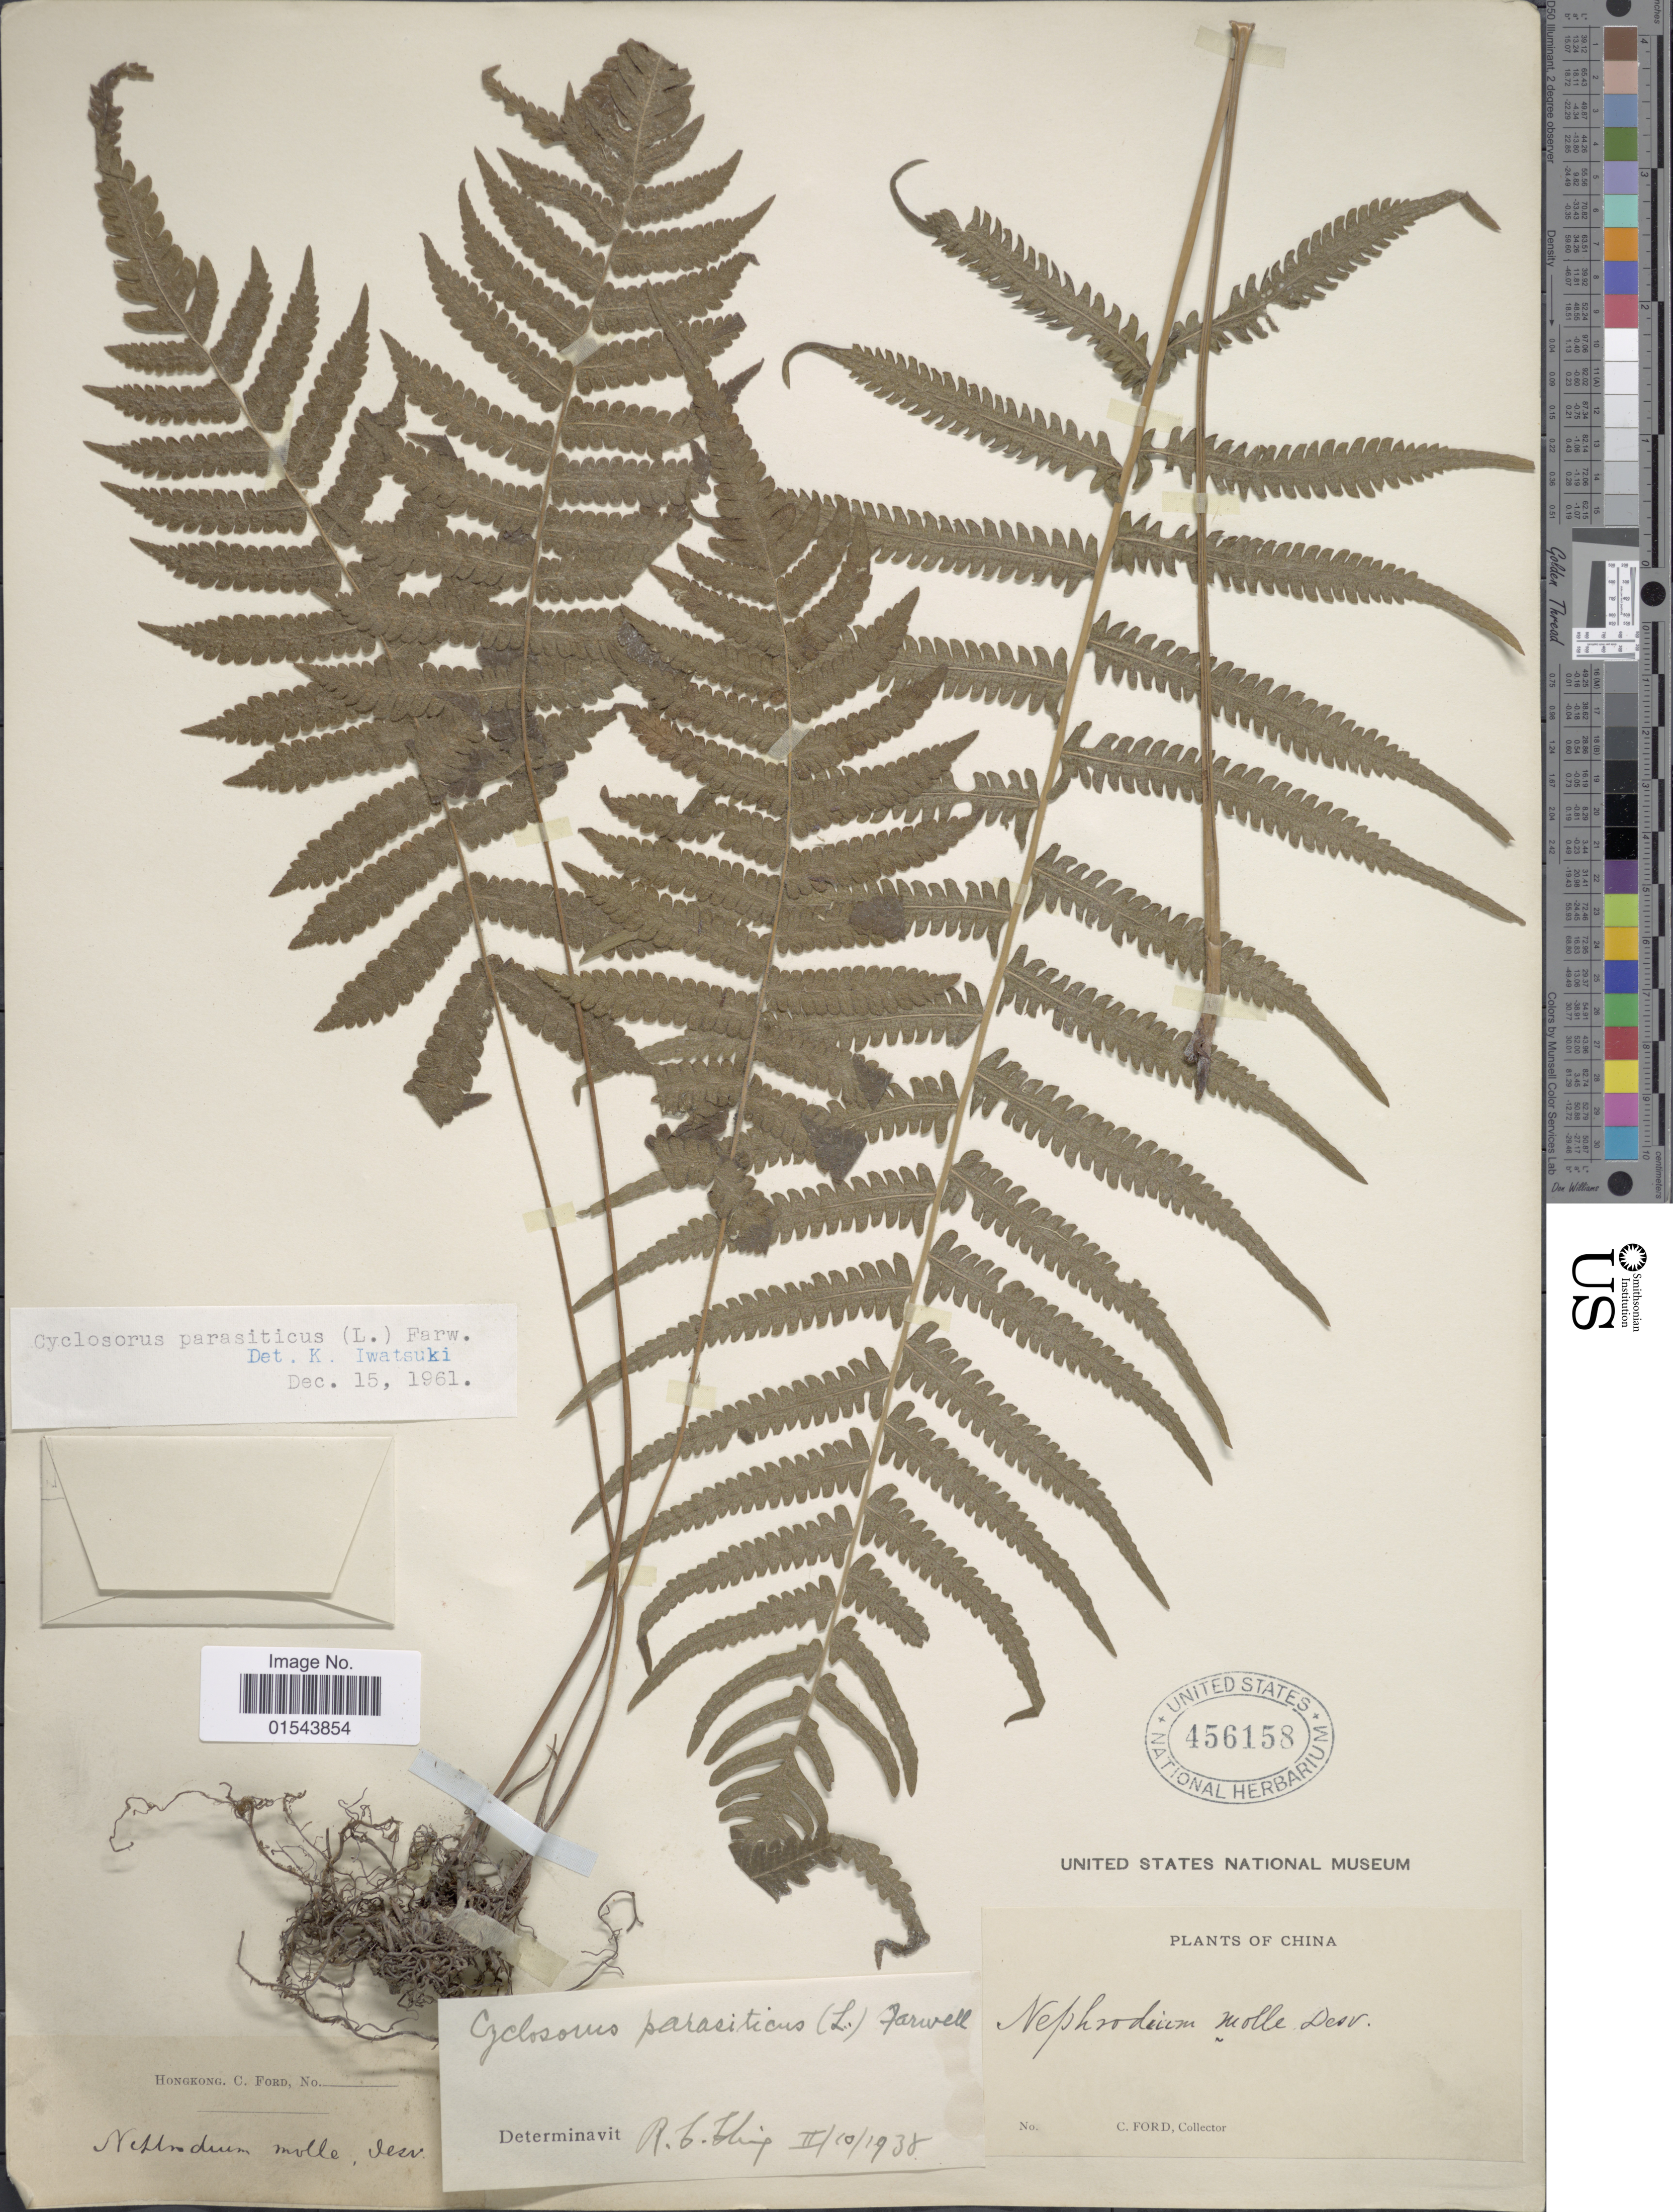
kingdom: Plantae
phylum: Tracheophyta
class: Polypodiopsida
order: Polypodiales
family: Thelypteridaceae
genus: Christella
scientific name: Christella parasitica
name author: (L.) H. Lév.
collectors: C. Ford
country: China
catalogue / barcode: US 456158